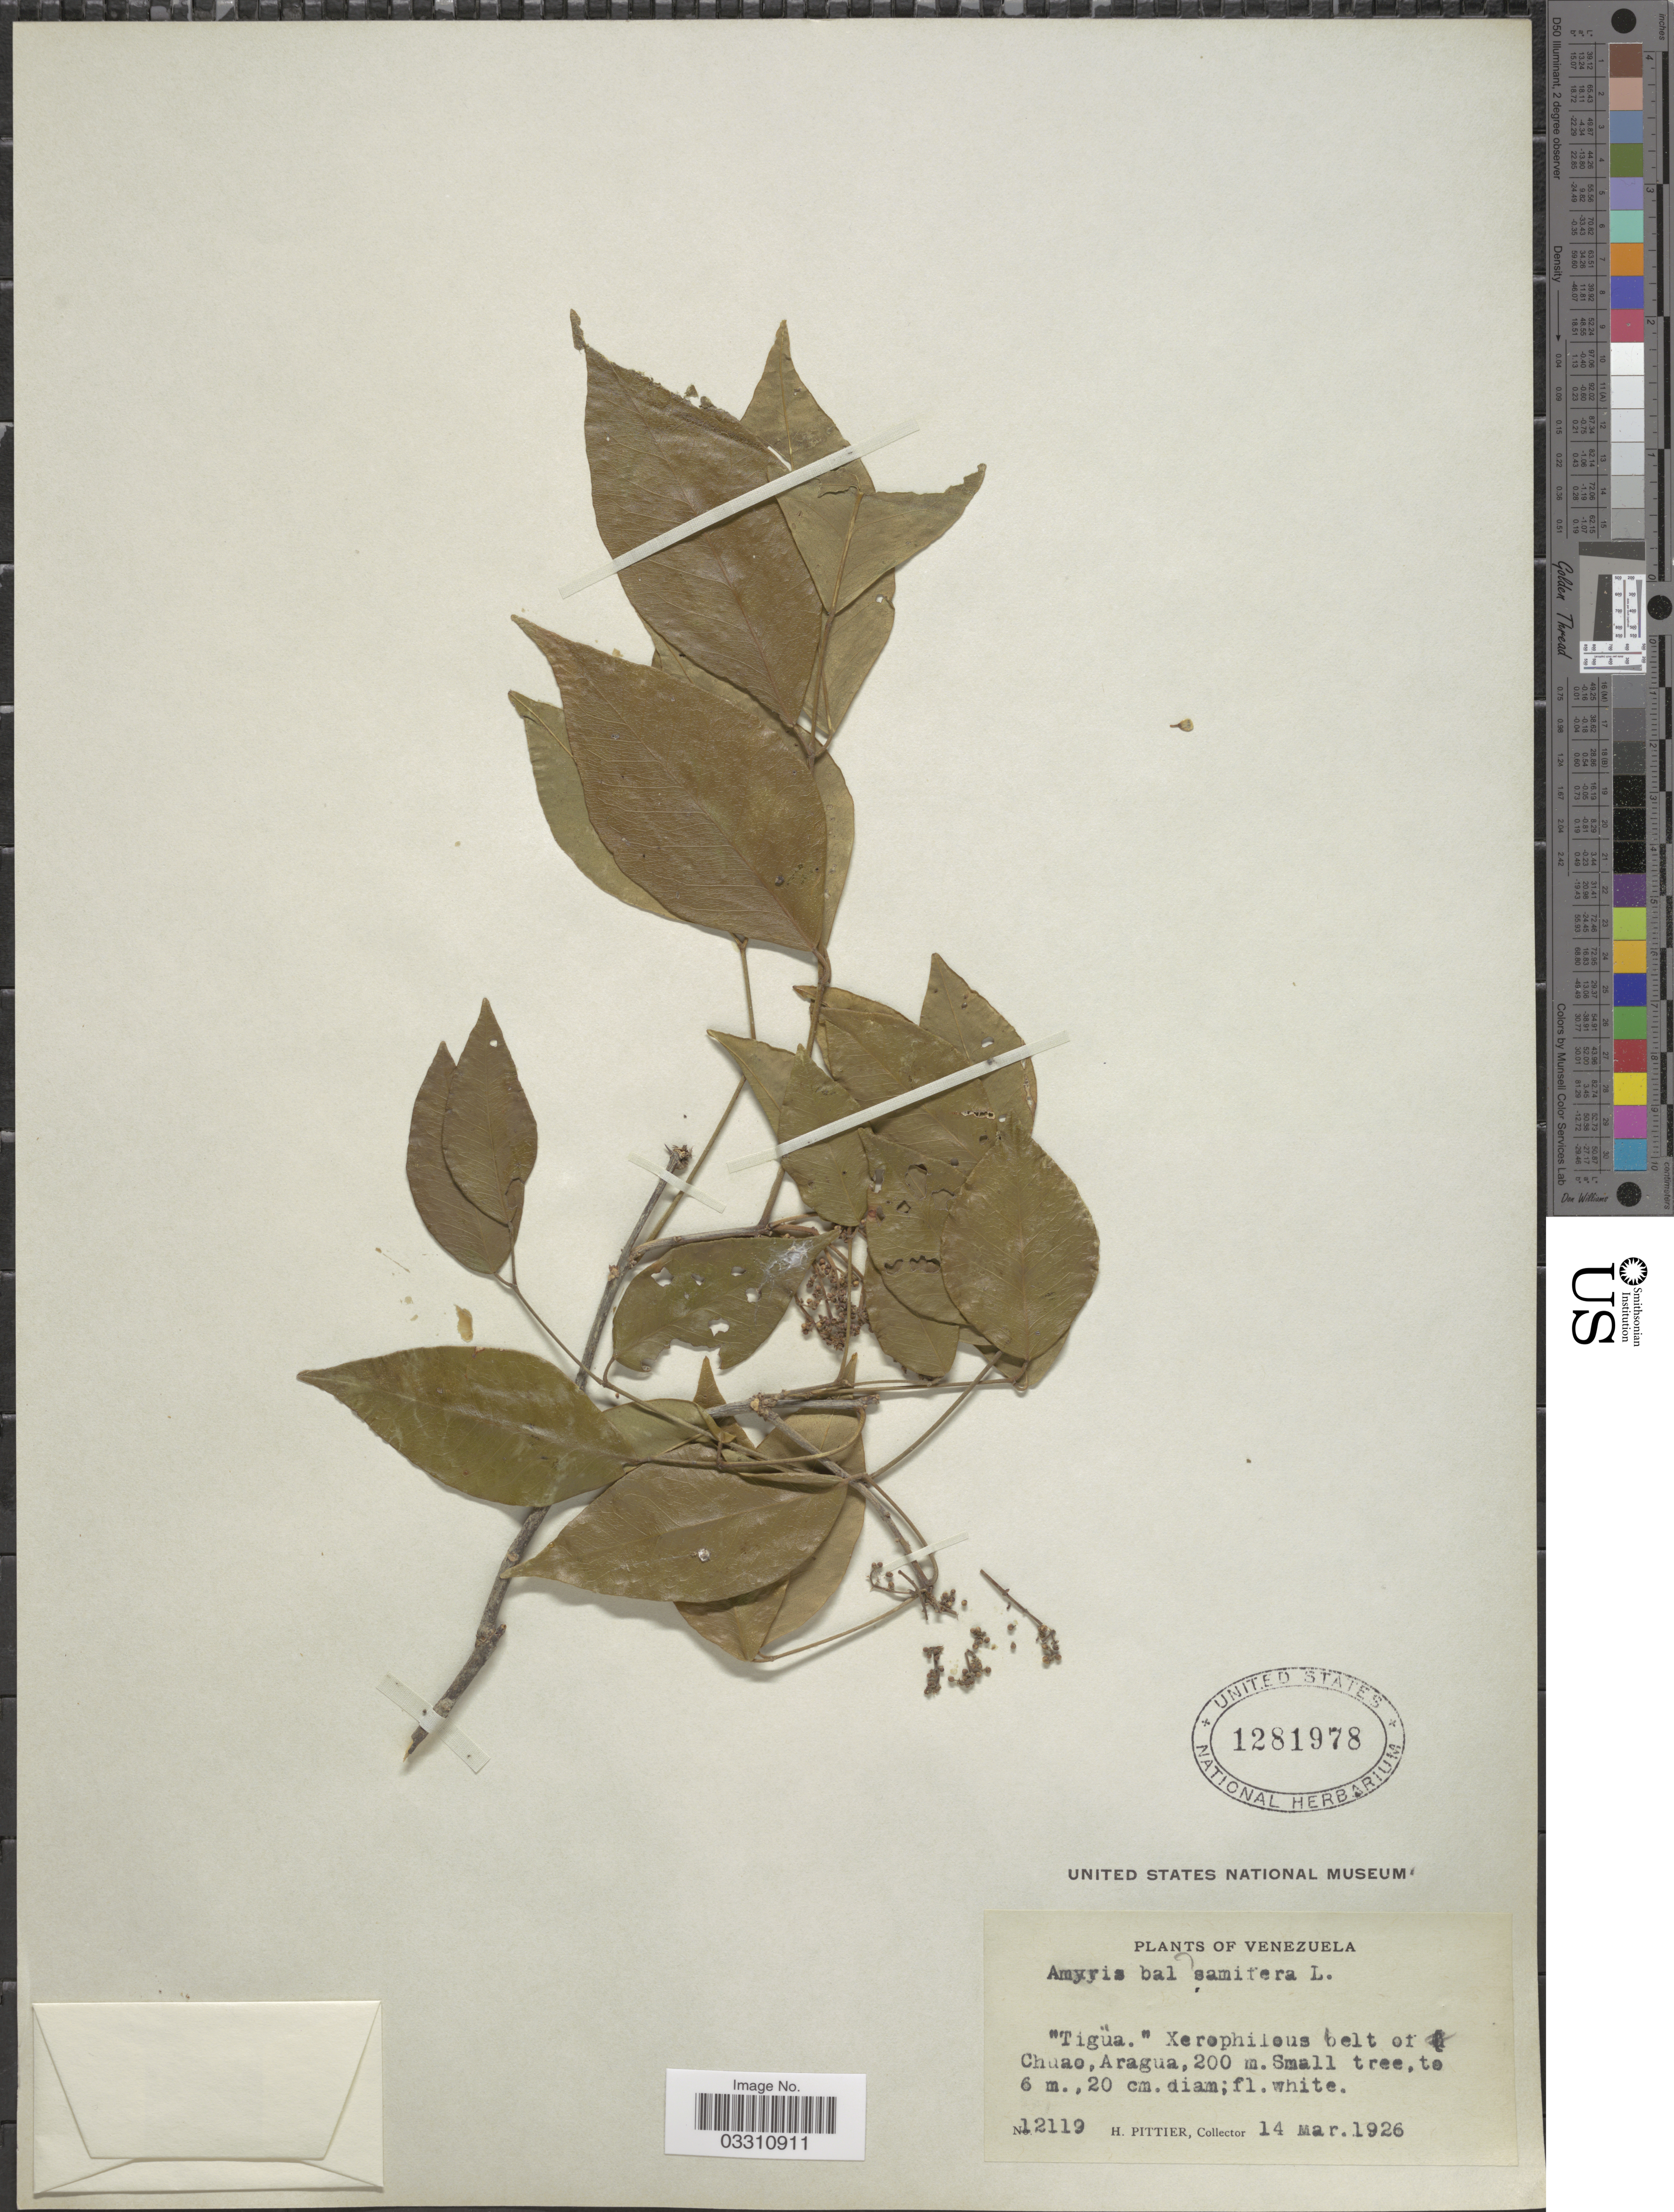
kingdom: Plantae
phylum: Tracheophyta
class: Magnoliopsida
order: Sapindales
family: Rutaceae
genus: Amyris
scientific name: Amyris balsamifera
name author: L.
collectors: H. F. Pittier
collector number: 12119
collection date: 1926-03-14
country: Venezuela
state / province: Aragua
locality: Xerophilous belt of Chuao.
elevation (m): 200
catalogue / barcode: US 1281978